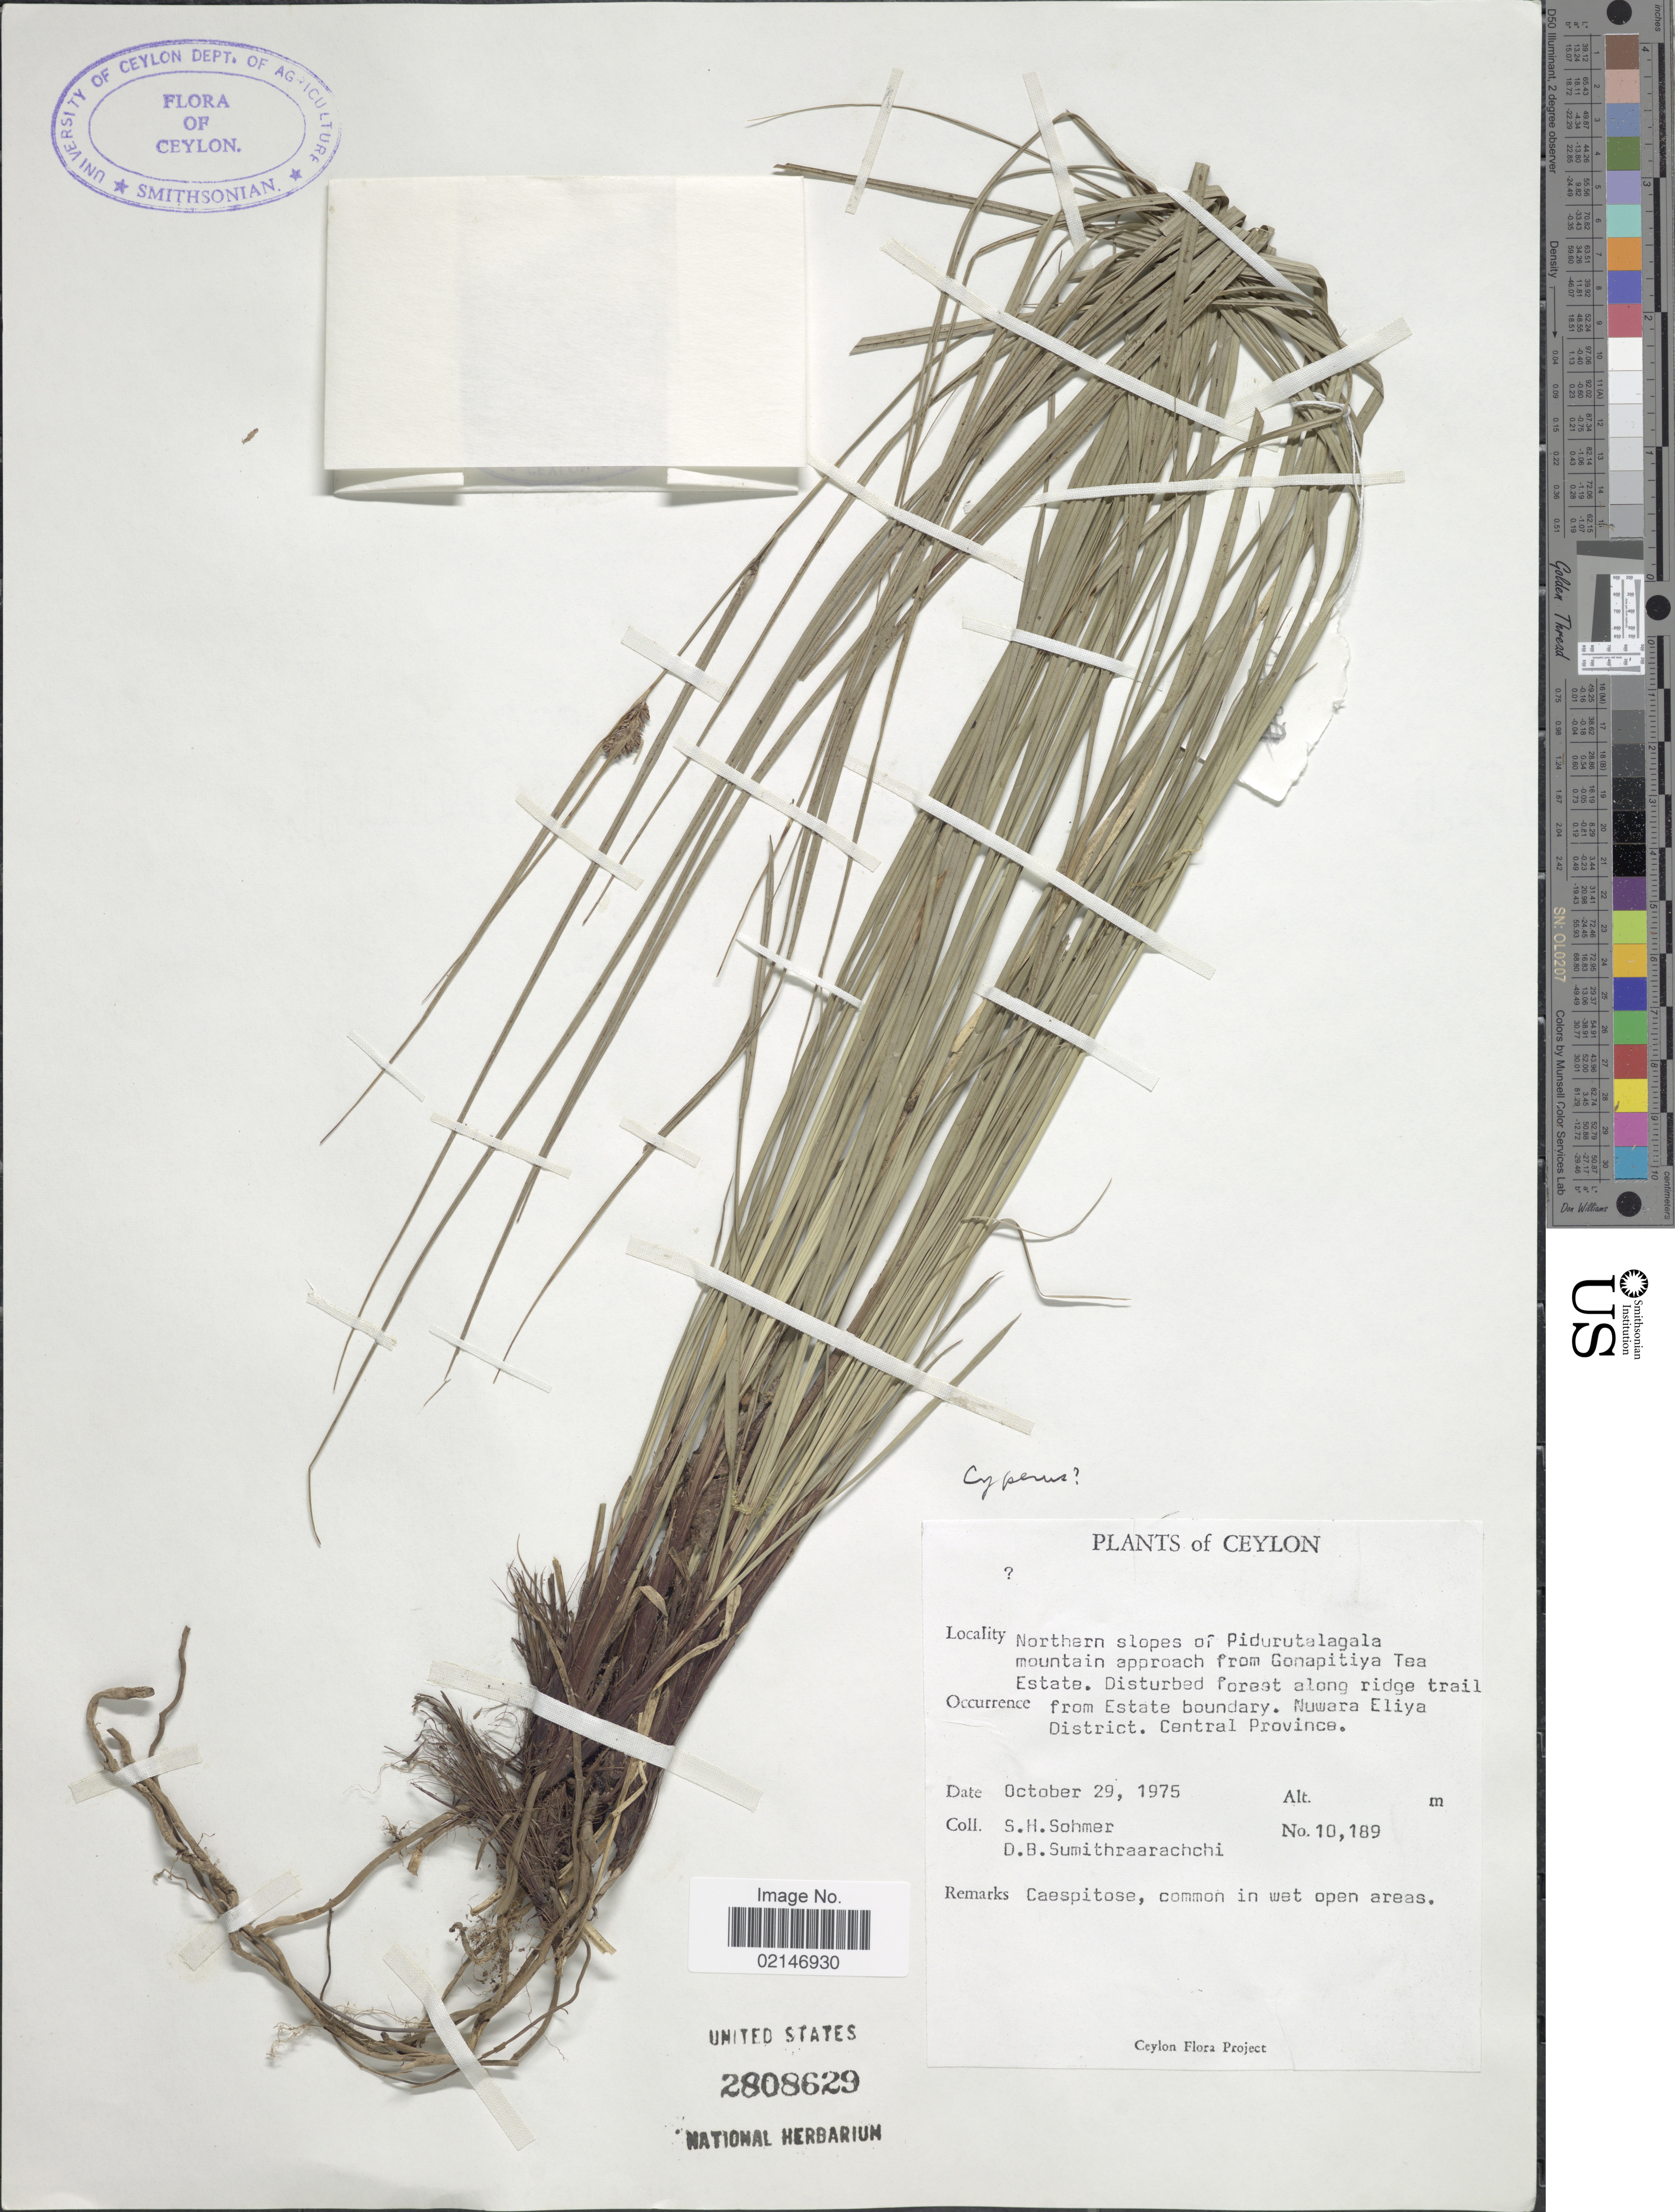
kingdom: Plantae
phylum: Tracheophyta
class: Liliopsida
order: Poales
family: Cyperaceae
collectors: S. H. Sohmer & D. B. Sumithraarachchi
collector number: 10189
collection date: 1975-10-29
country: Sri Lanka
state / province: Central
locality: Ceylon, Northern slopes of Pidurutalagala mountain approach from Gonapitiya Tea Estate. Disturbed forest along ridge trail from Estate boundary. Nuwara Eliya District. Central Province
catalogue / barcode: US 2808629